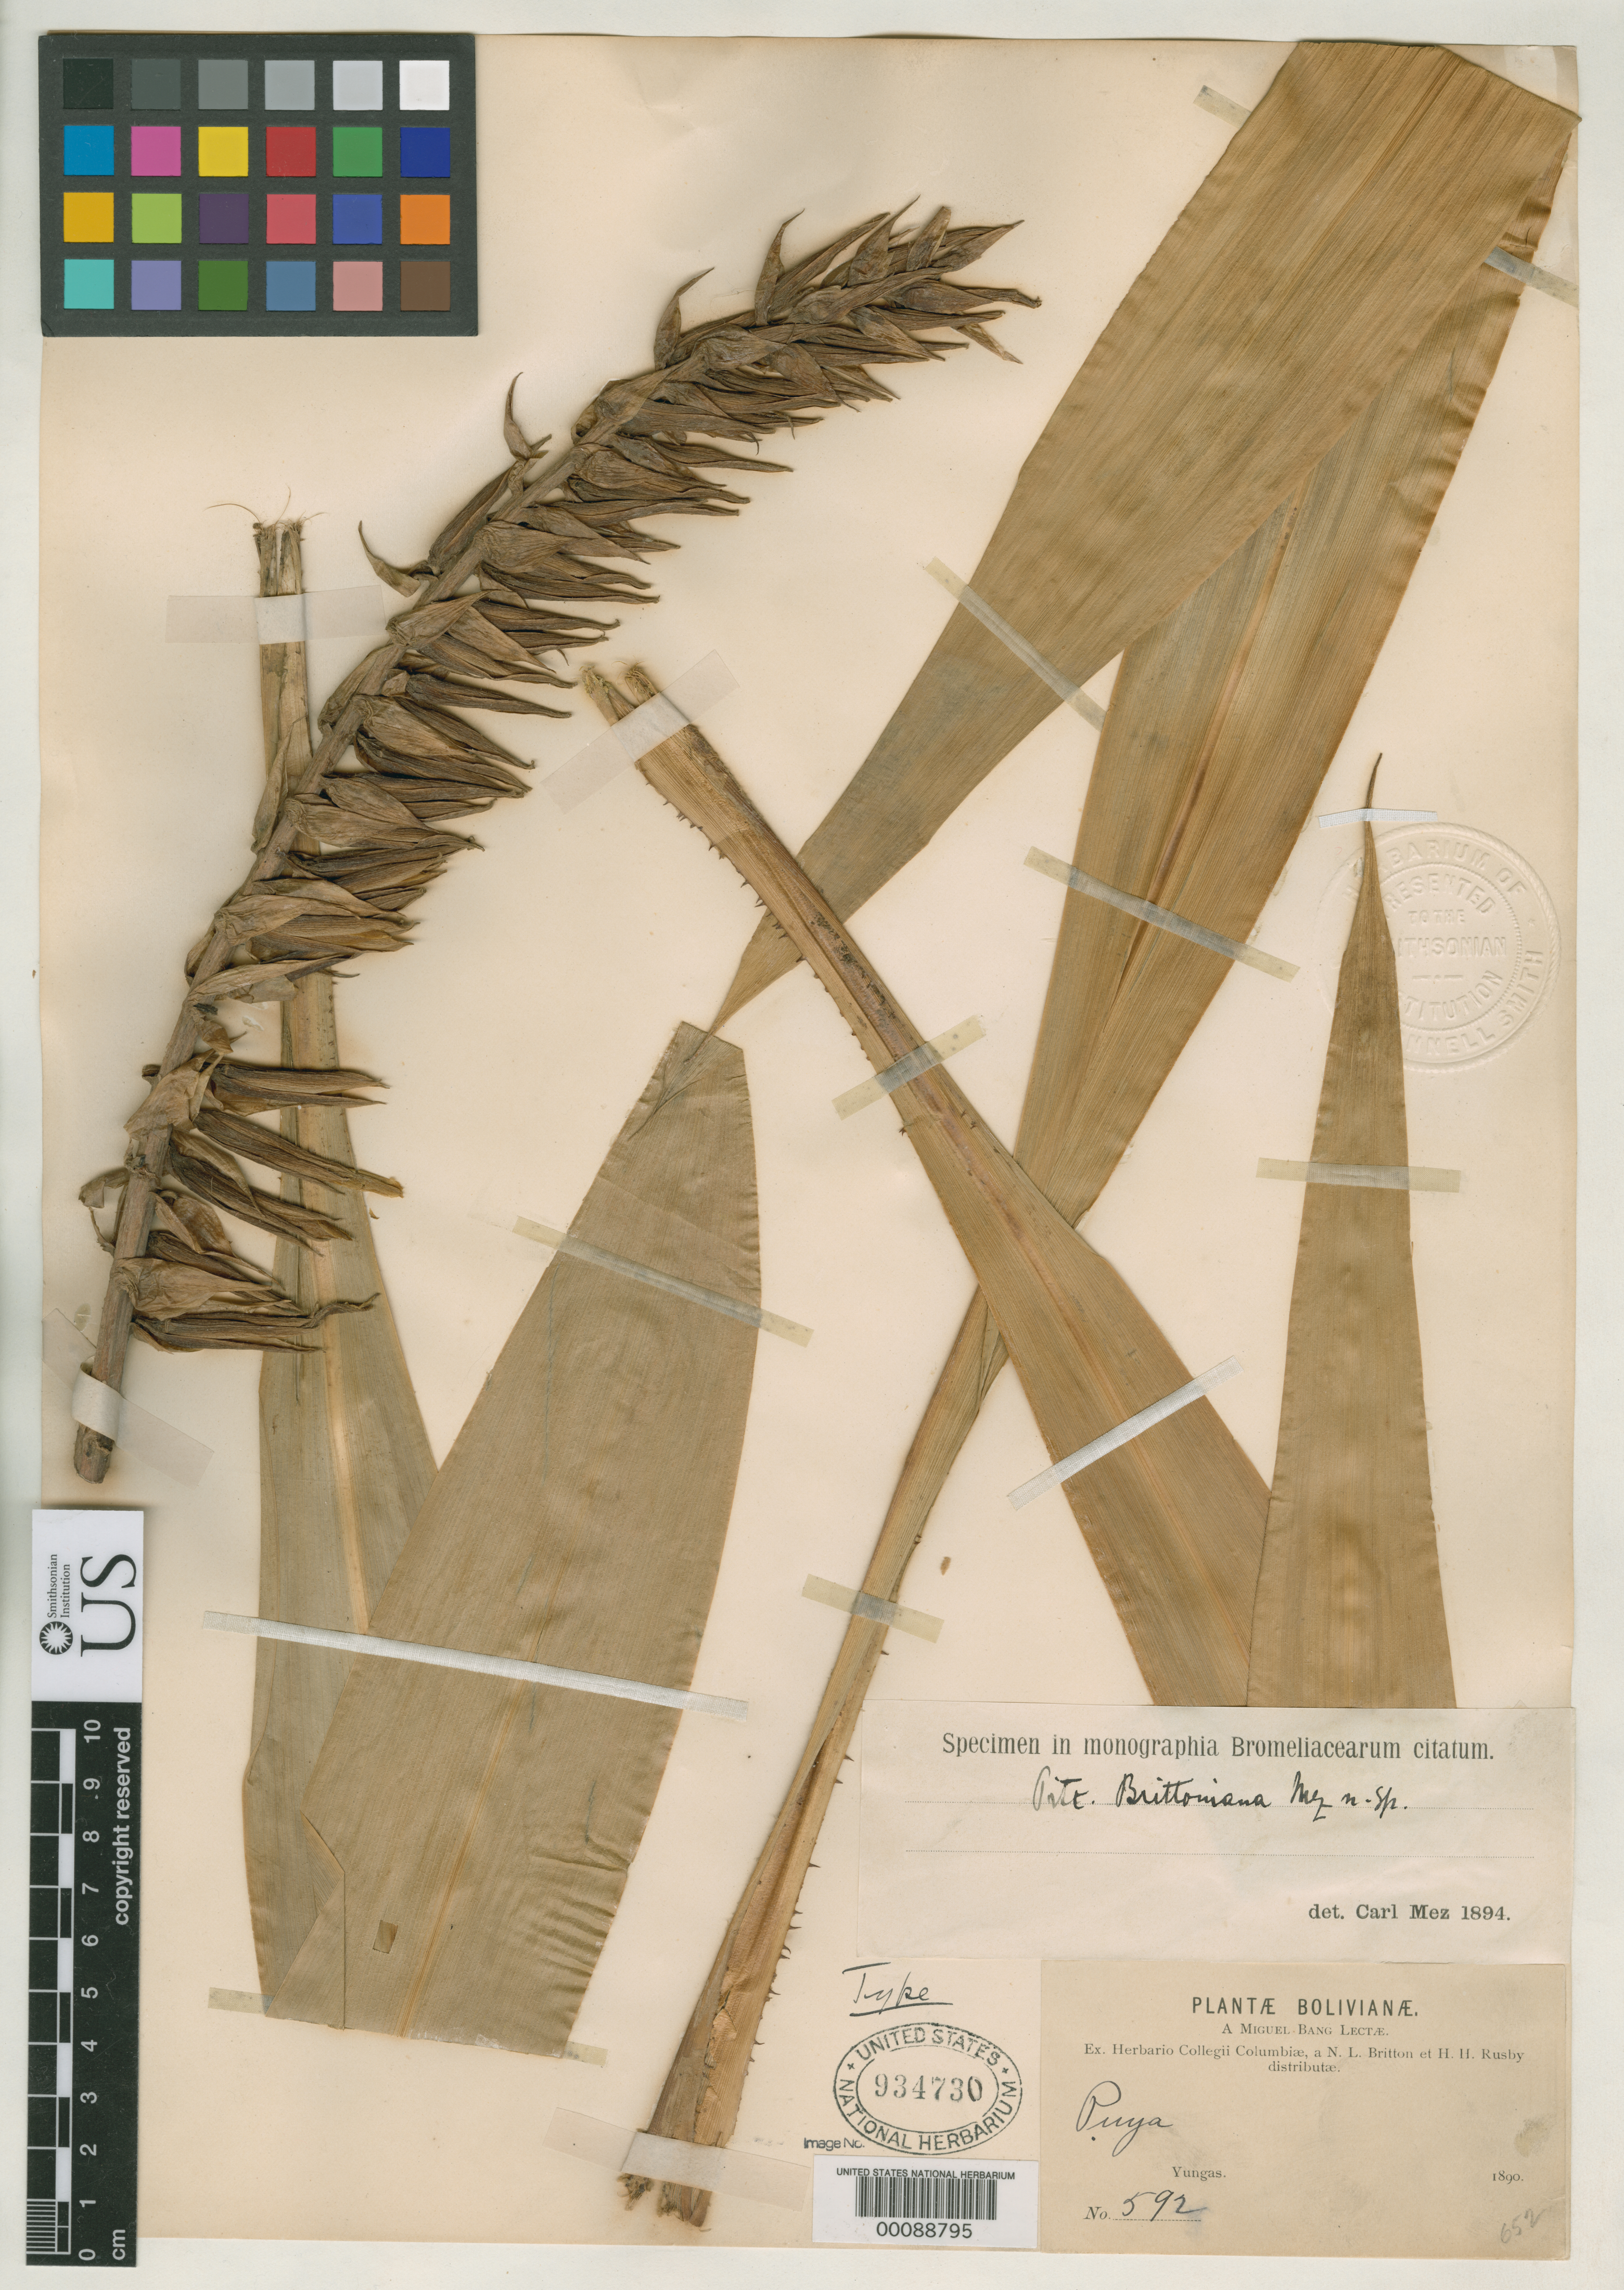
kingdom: Plantae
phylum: Tracheophyta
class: Liliopsida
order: Poales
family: Bromeliaceae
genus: Pitcairnia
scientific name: Pitcairnia brittoniana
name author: Mez in A. DC.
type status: Holotype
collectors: M. Bang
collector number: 592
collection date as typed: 1890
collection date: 1890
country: Bolivia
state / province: La Paz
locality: Yungas.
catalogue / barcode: US 934730